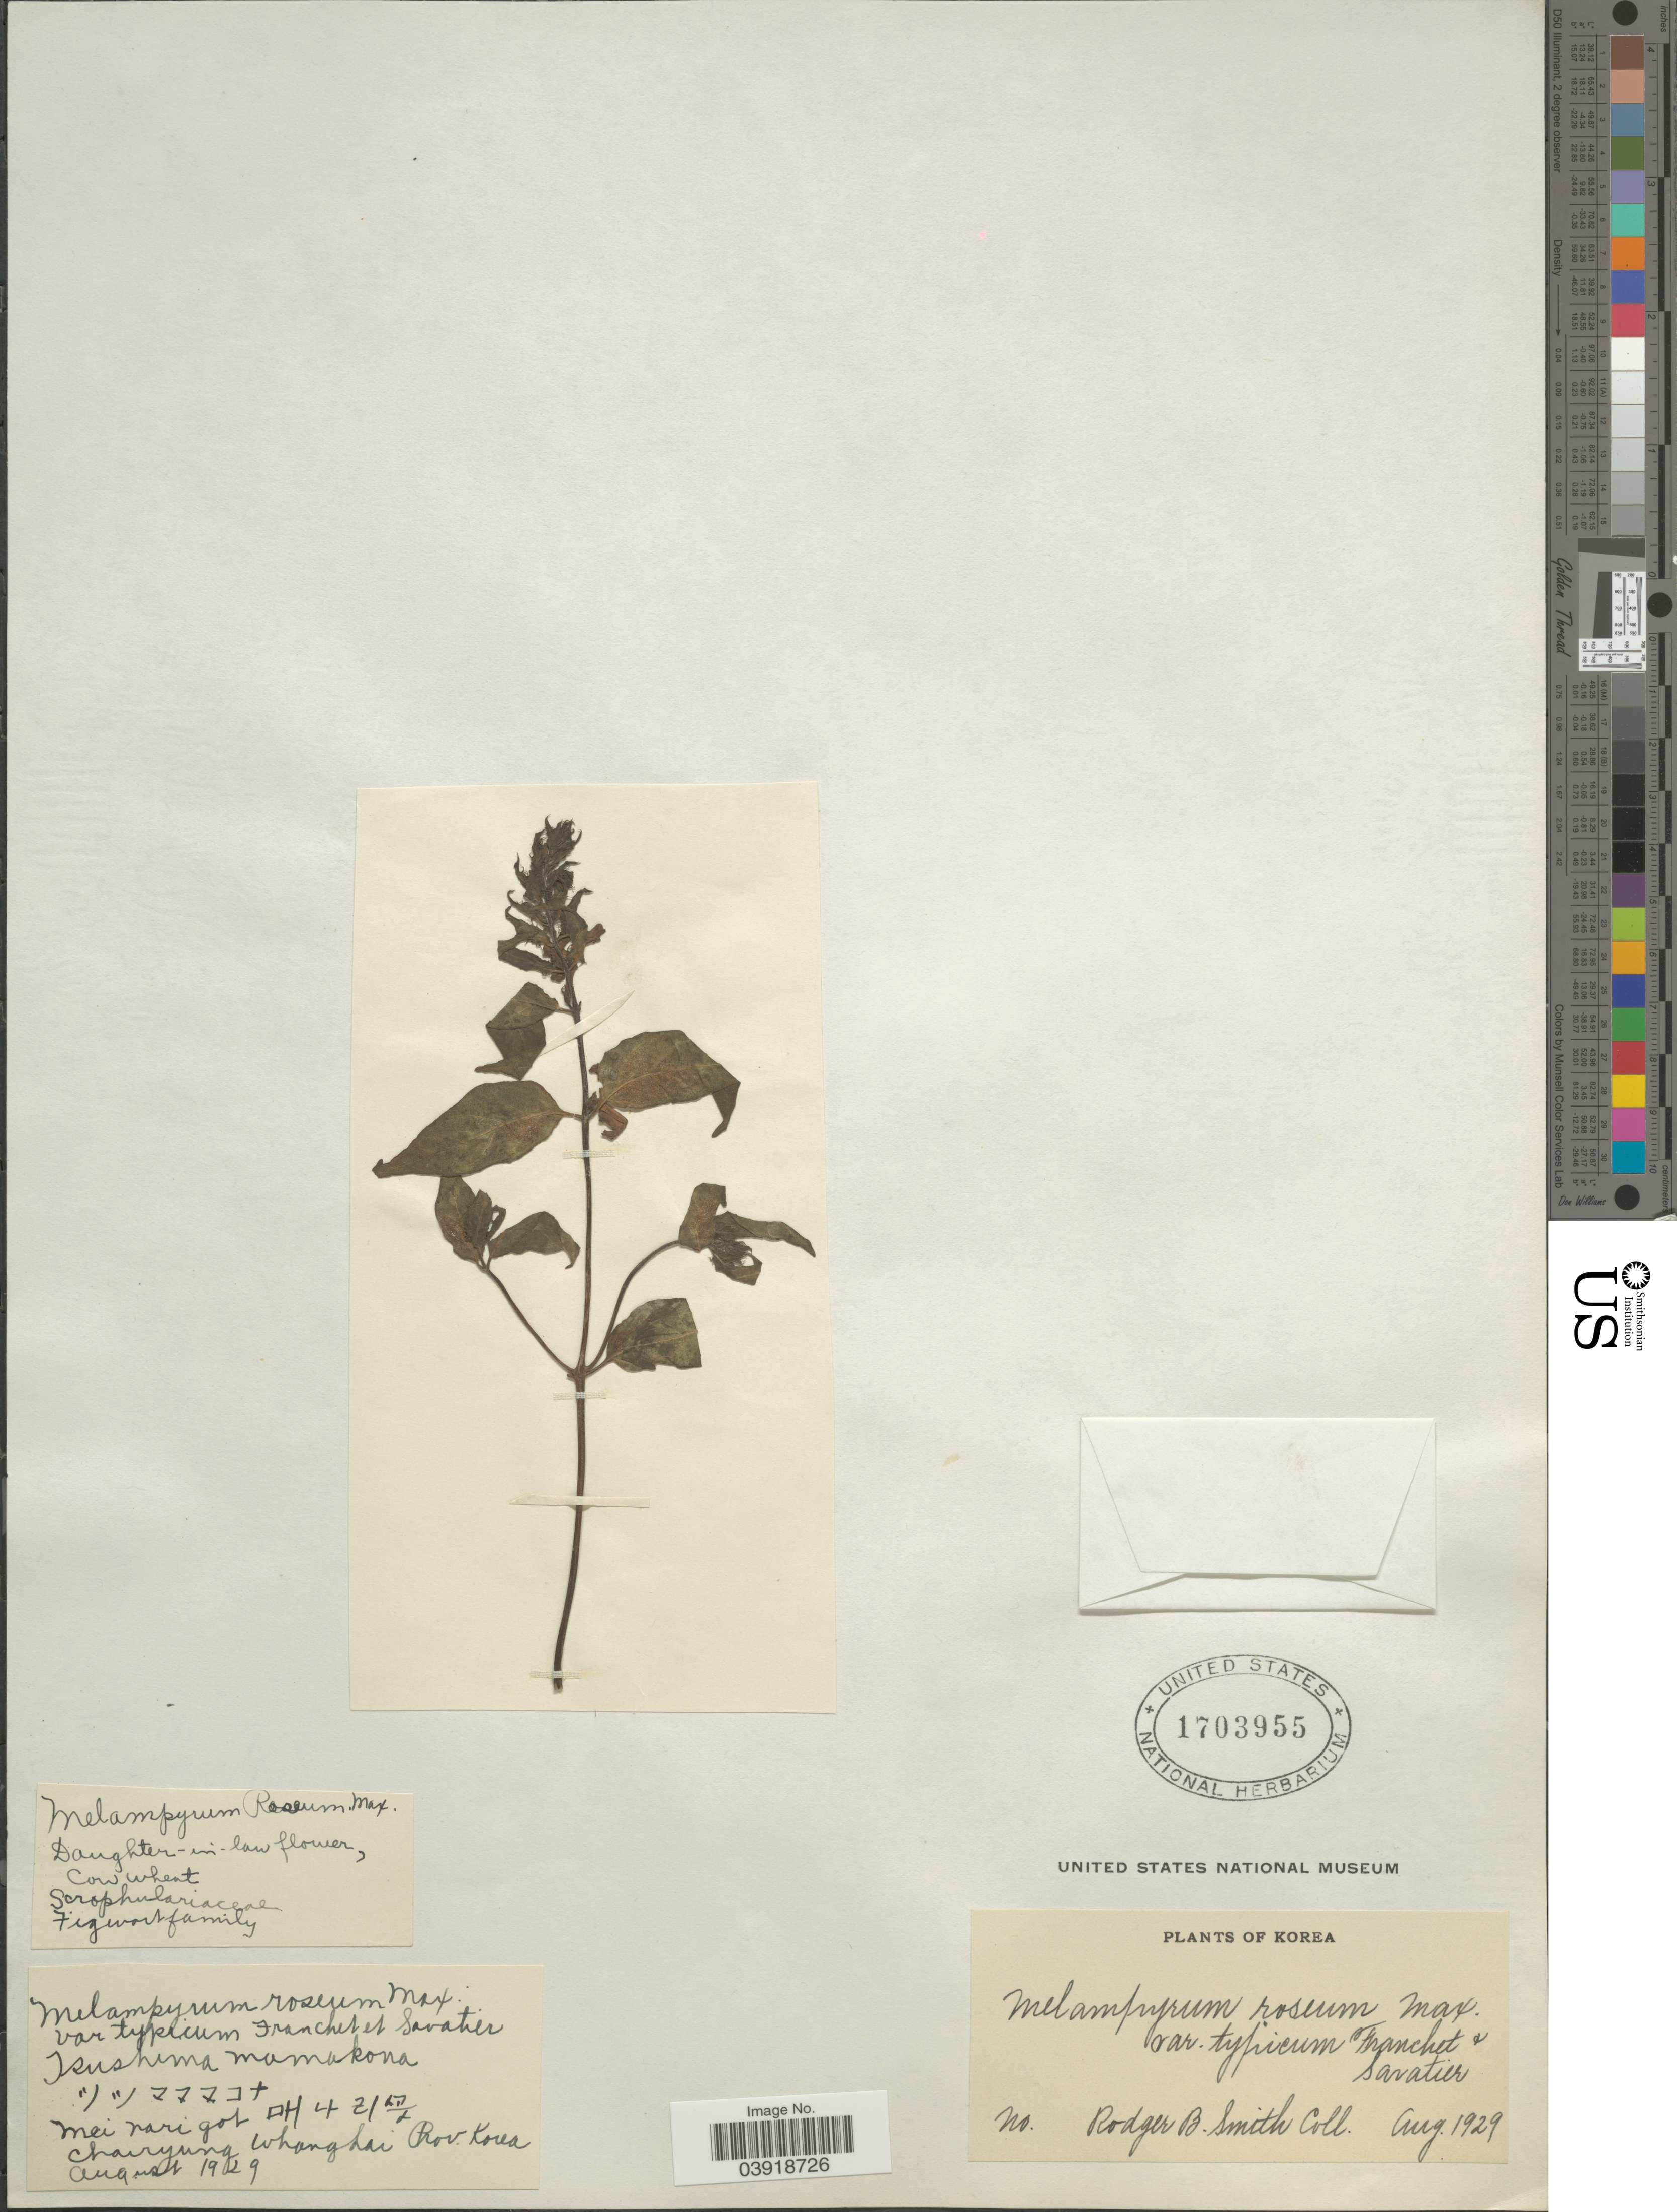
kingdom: Plantae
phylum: Tracheophyta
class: Magnoliopsida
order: Lamiales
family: Orobanchaceae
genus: Melampyrum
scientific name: Melampyrum roseum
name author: Maxim.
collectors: R. B. Smith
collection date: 1929-08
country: North Korea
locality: Mei Nari Got X, Chairyung Whanghai Prov. Korea.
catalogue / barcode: US 1703955